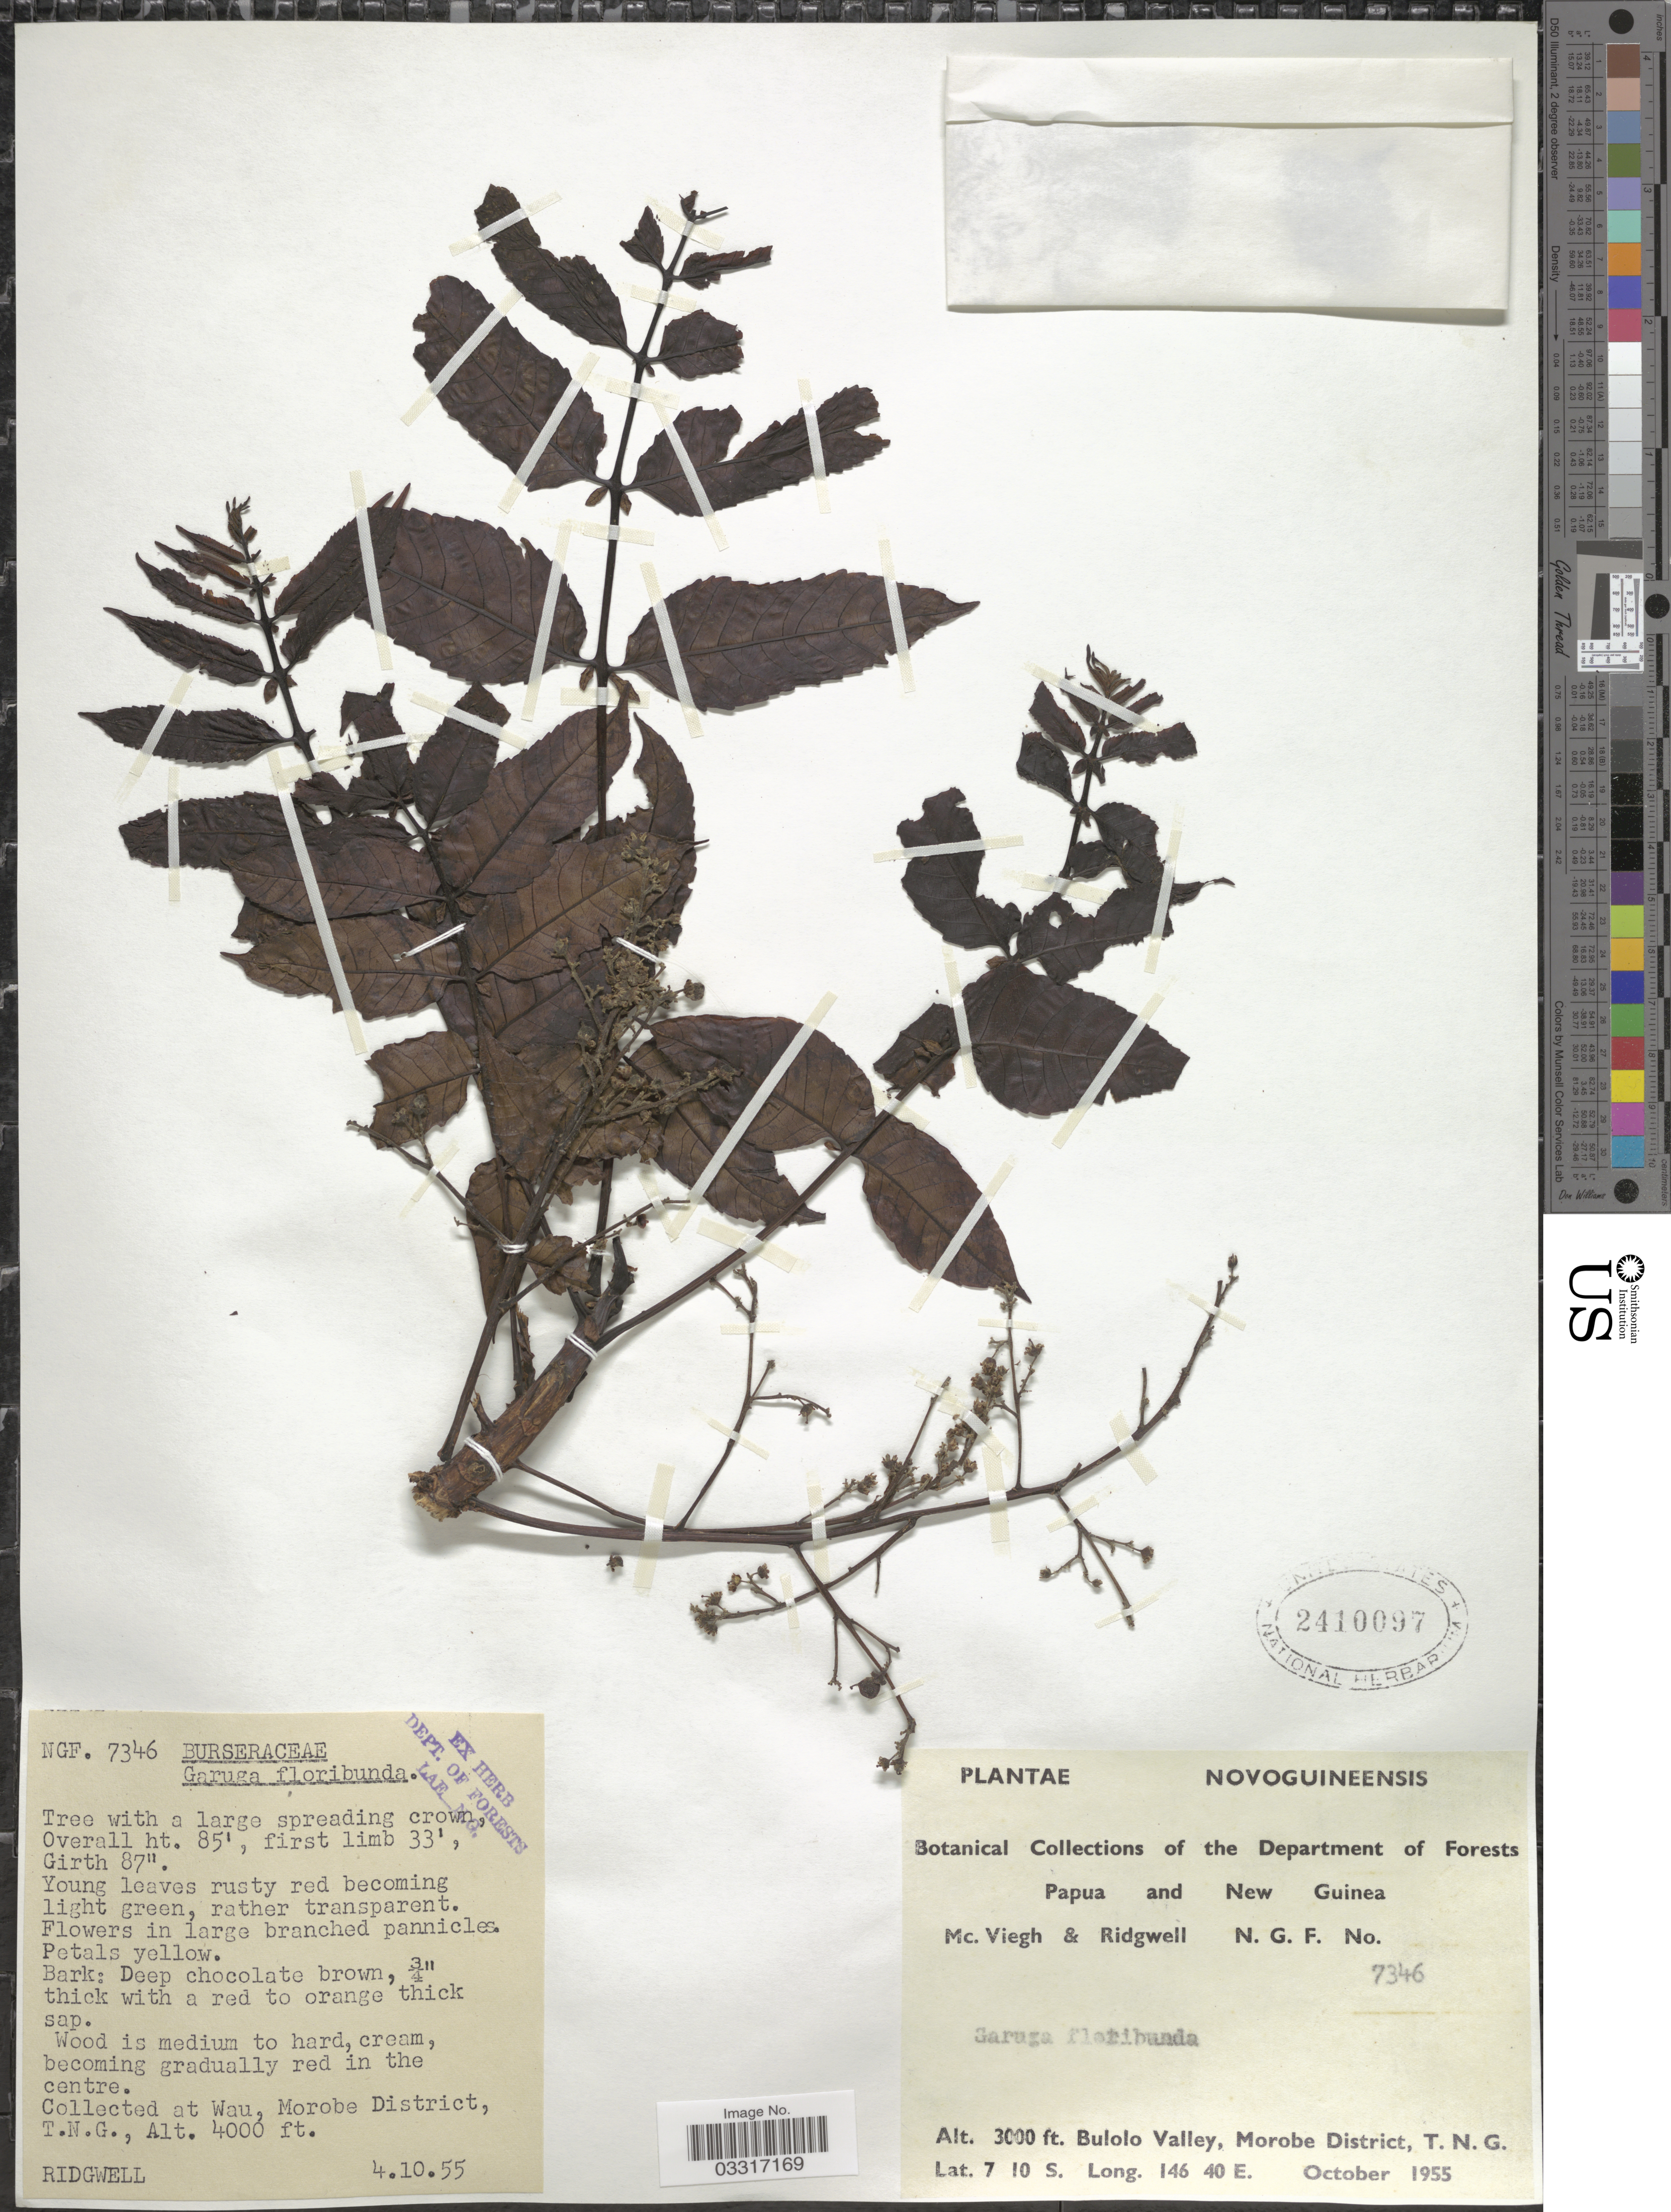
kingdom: Plantae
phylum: Tracheophyta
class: Magnoliopsida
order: Sapindales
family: Burseraceae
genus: Garuga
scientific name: Garuga floribunda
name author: Decne.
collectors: McViegh, -- & Ridgwell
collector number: NGF 7346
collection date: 1955-10-04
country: Papua New Guinea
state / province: Morobe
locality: Wau, Morobe District, Bulolo Valley, T.N.G.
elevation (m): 914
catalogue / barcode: US 2410097